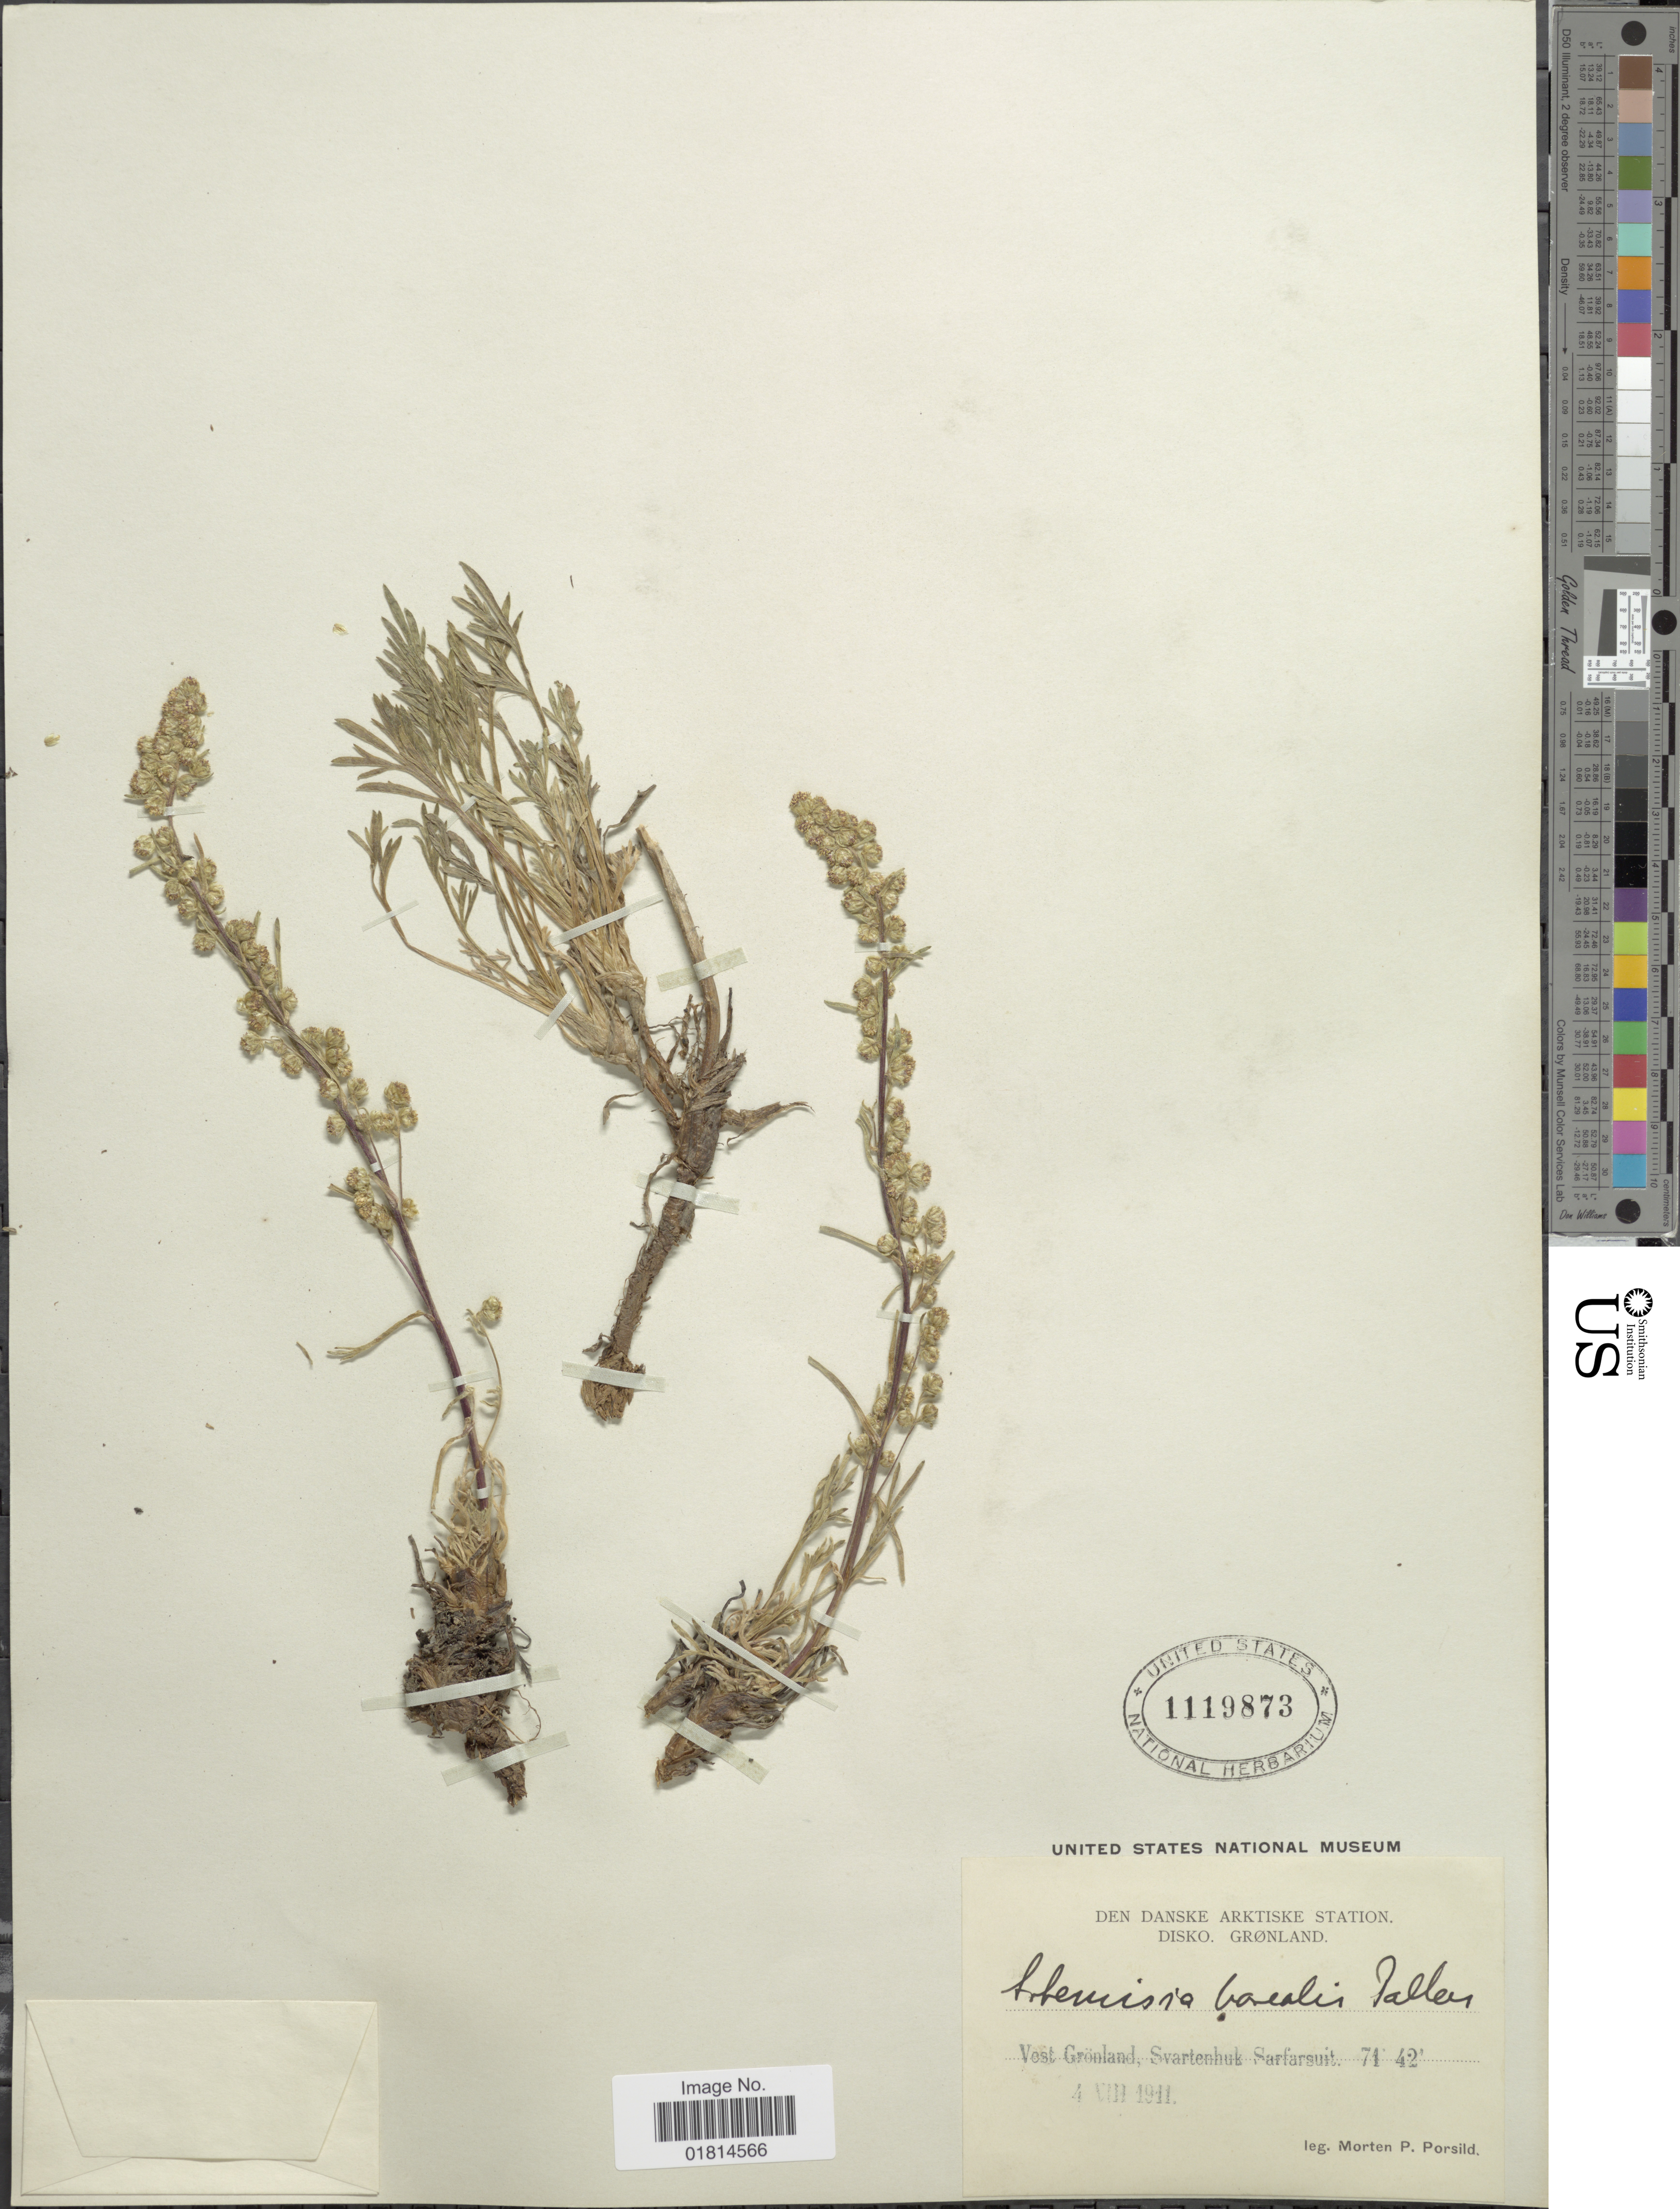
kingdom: Plantae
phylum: Tracheophyta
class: Magnoliopsida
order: Asterales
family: Asteraceae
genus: Artemisia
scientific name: Artemisia borealis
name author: Pall.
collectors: M. P. Porsild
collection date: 1911-08-04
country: Greenland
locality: Den danske arktiske station. Disko, Grønland. Vest Grönland, Svartenhuk Sarfarsuit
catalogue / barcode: US 1119873